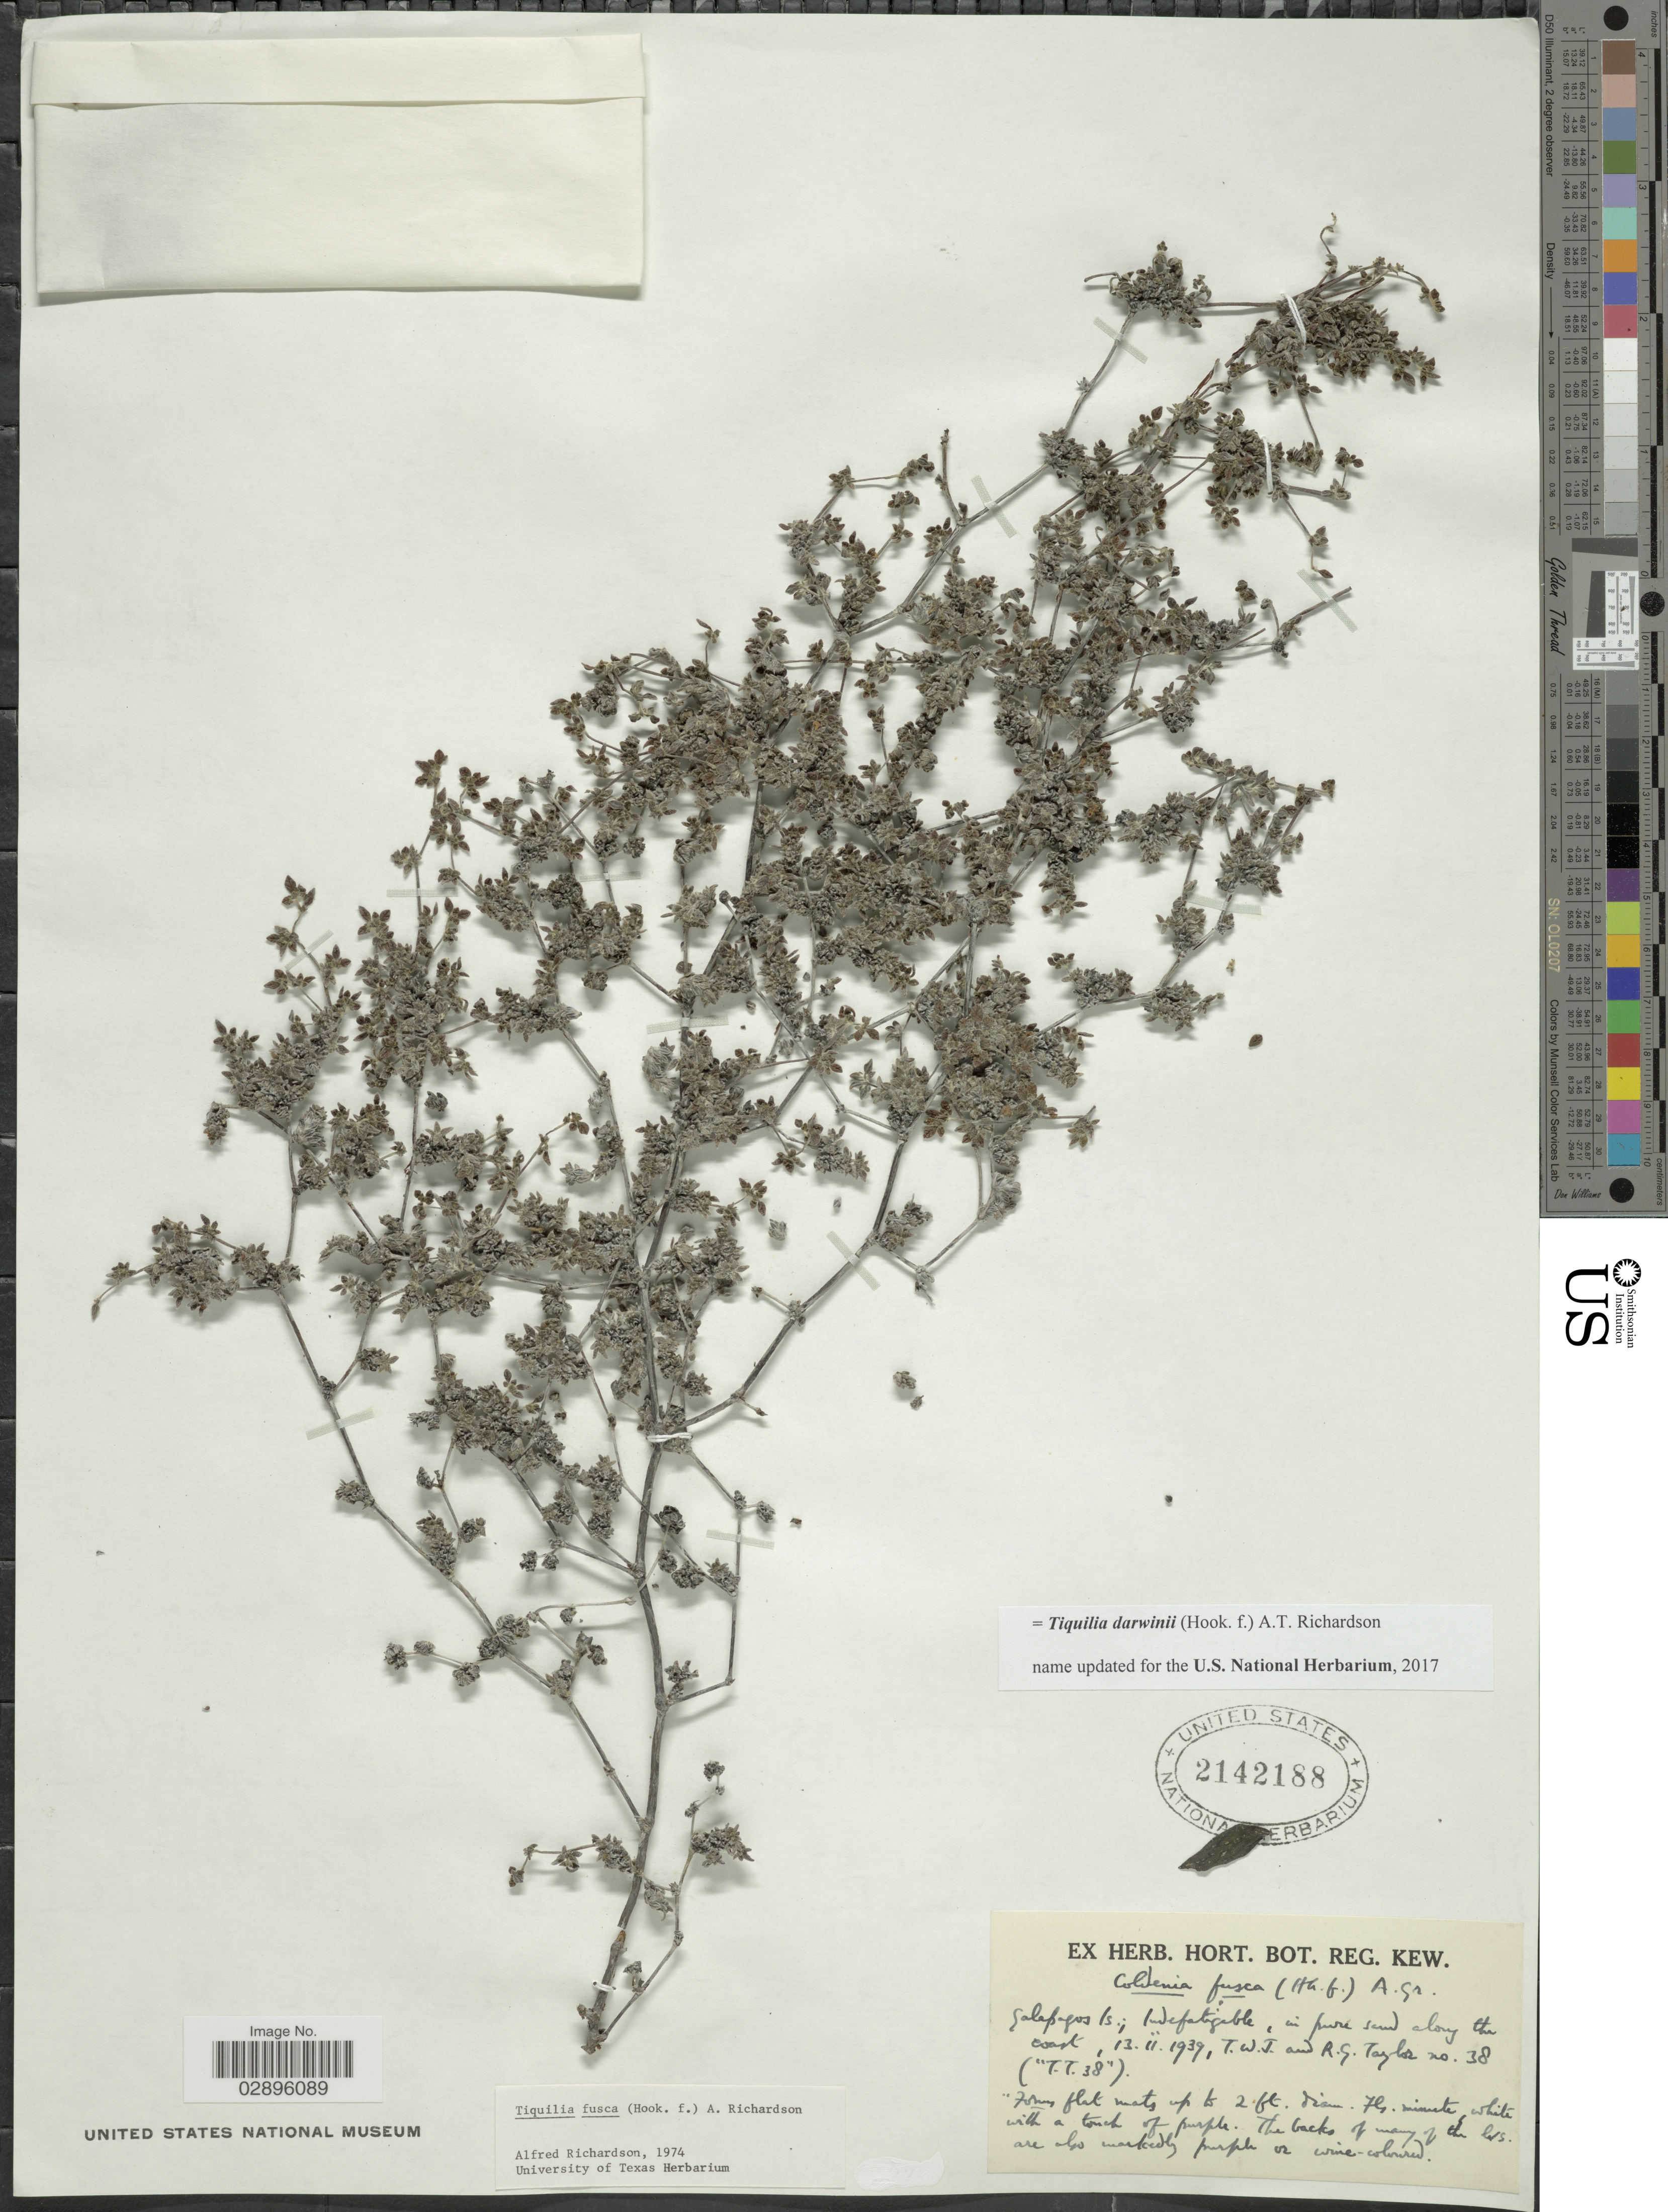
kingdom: Plantae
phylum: Tracheophyta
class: Magnoliopsida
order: Boraginales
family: Ehretiaceae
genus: Tiquilia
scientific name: Tiquilia darwinii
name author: (Hook. f.) A.T. Richardson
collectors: T. W. J. Taylor & R. Taylor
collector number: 38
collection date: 1939-11-13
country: Ecuador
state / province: Colón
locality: Galapagos Is.; Indefatigable, in pure sand along the coast.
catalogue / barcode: US 2142188